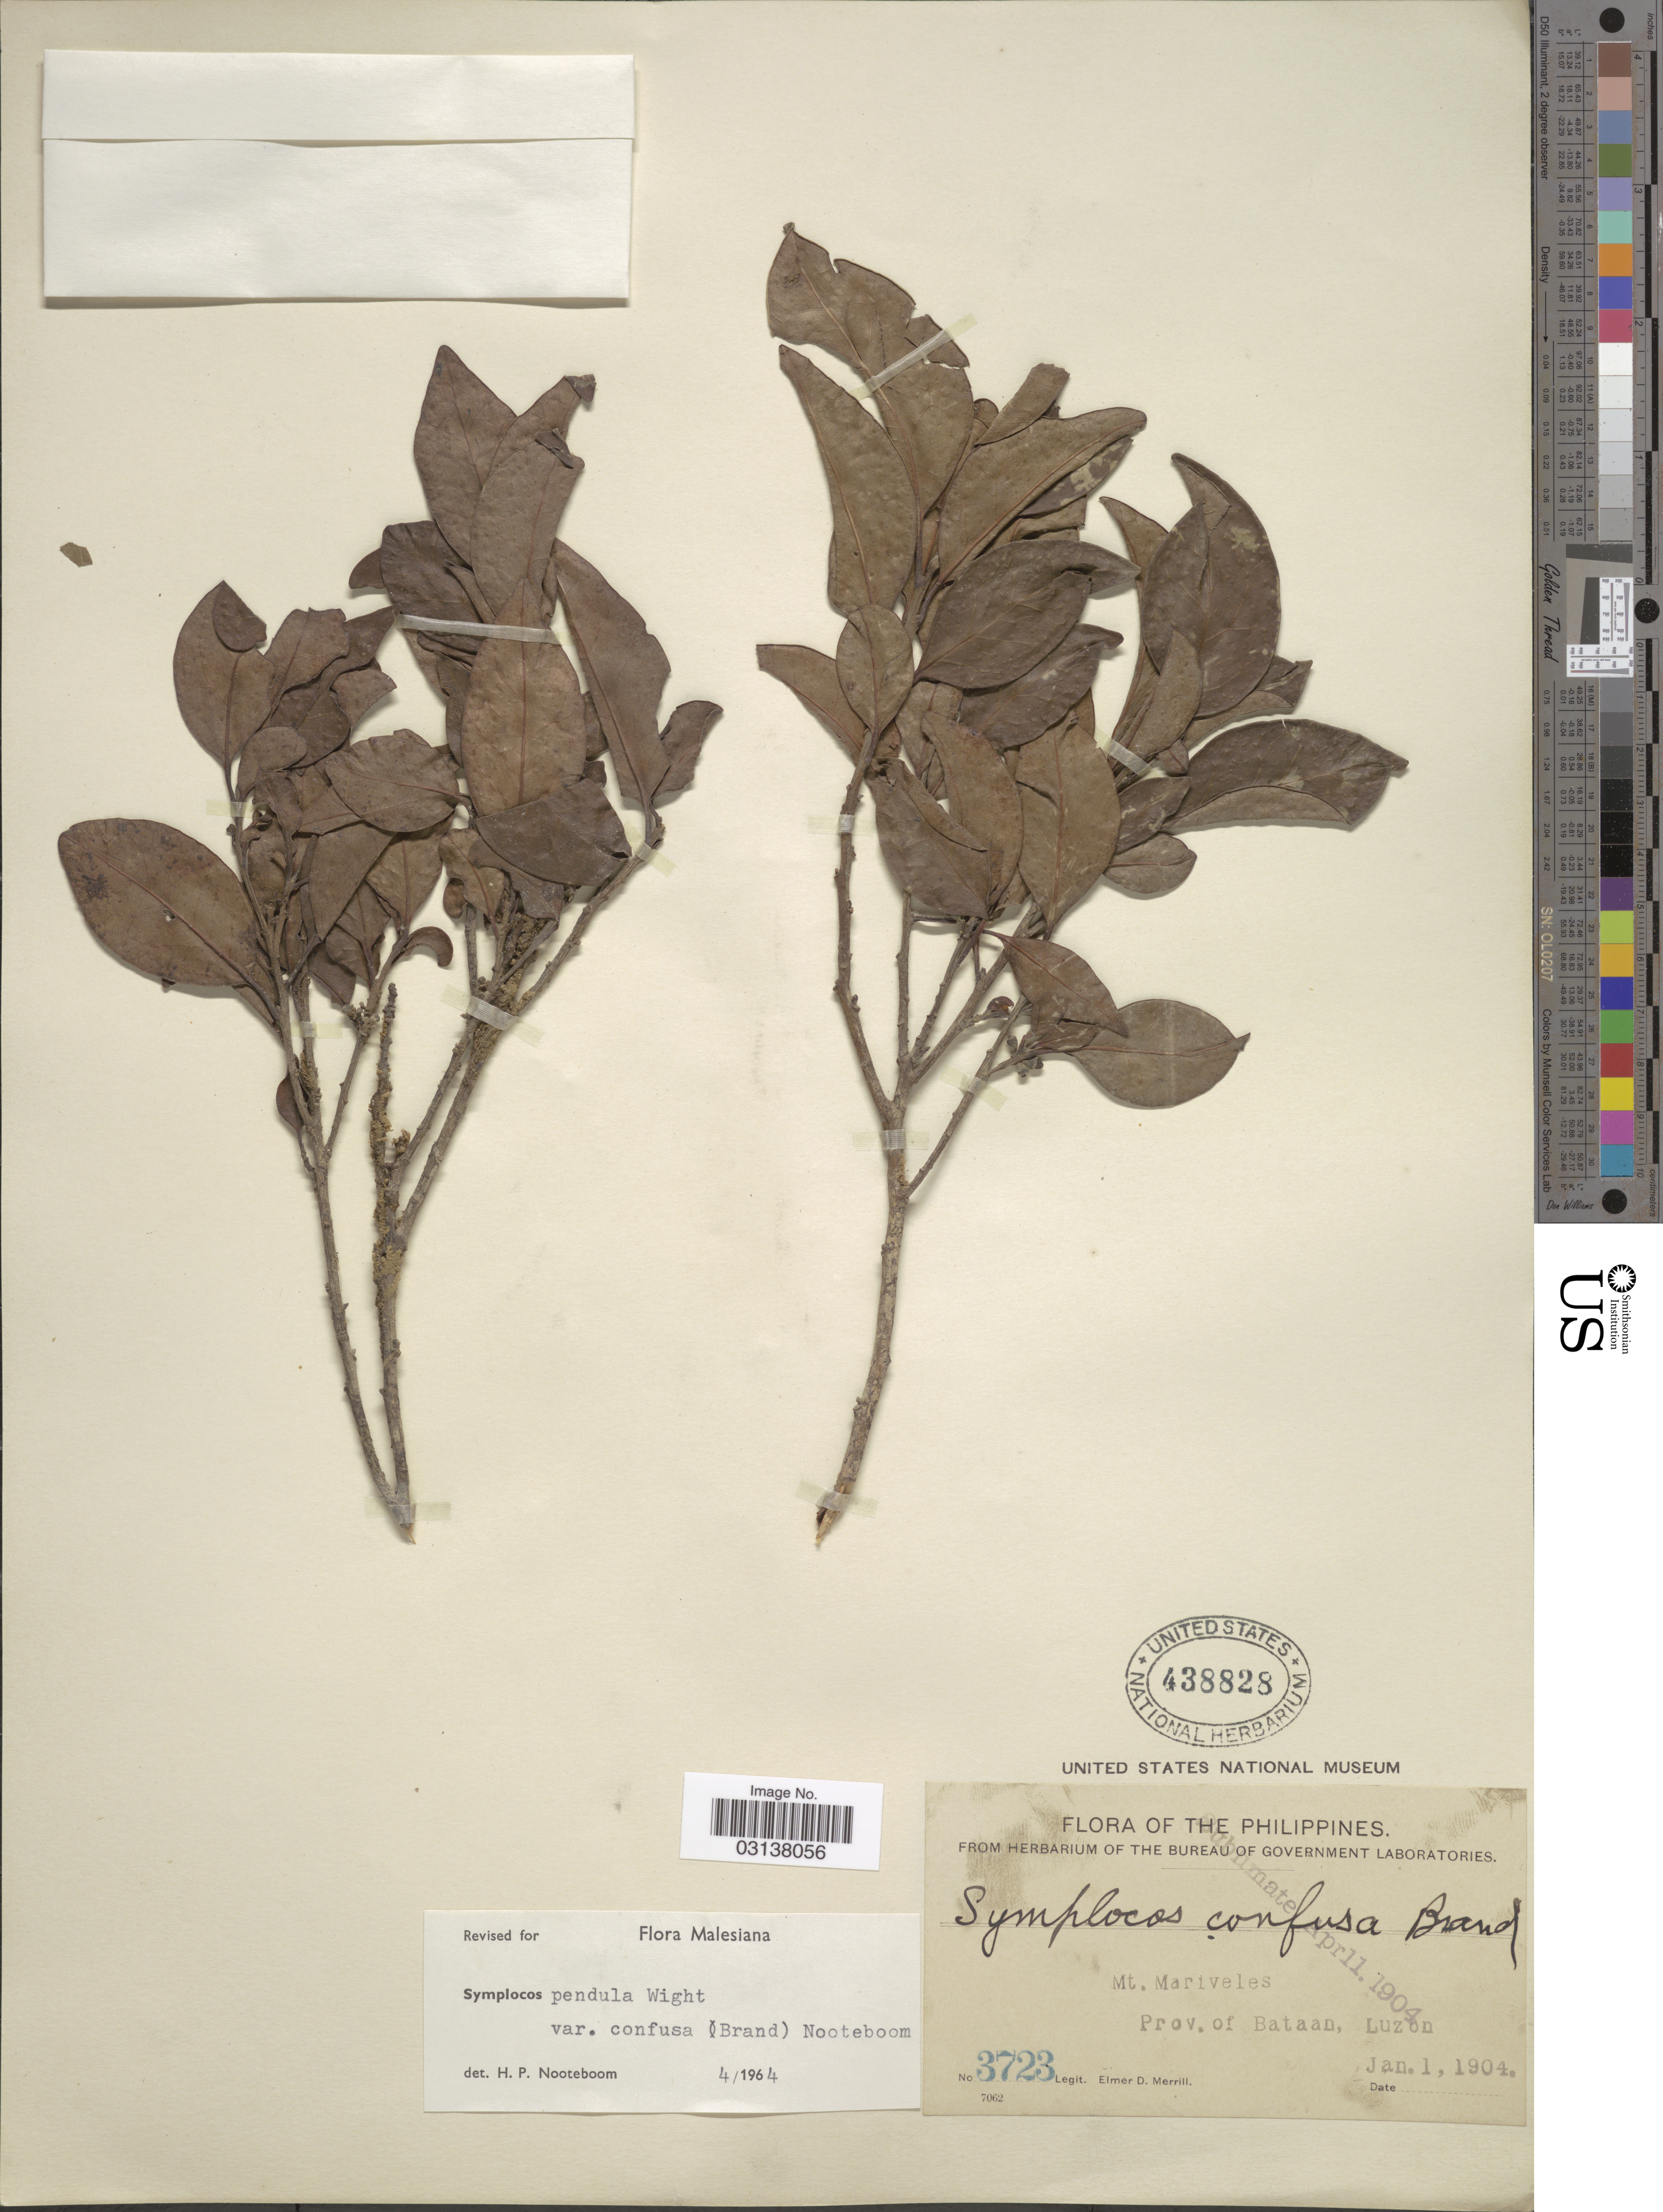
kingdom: Plantae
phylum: Tracheophyta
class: Magnoliopsida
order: Ericales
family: Symplocaceae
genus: Cordyloblaste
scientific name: Cordyloblaste pendula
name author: (Wight) Alston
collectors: E. D. Merrill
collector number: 3723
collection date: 1904-01-01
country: Philippines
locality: The Philippines. Mt. Mariveles. Prov. of Bataan, Luzon.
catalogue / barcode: US 438828